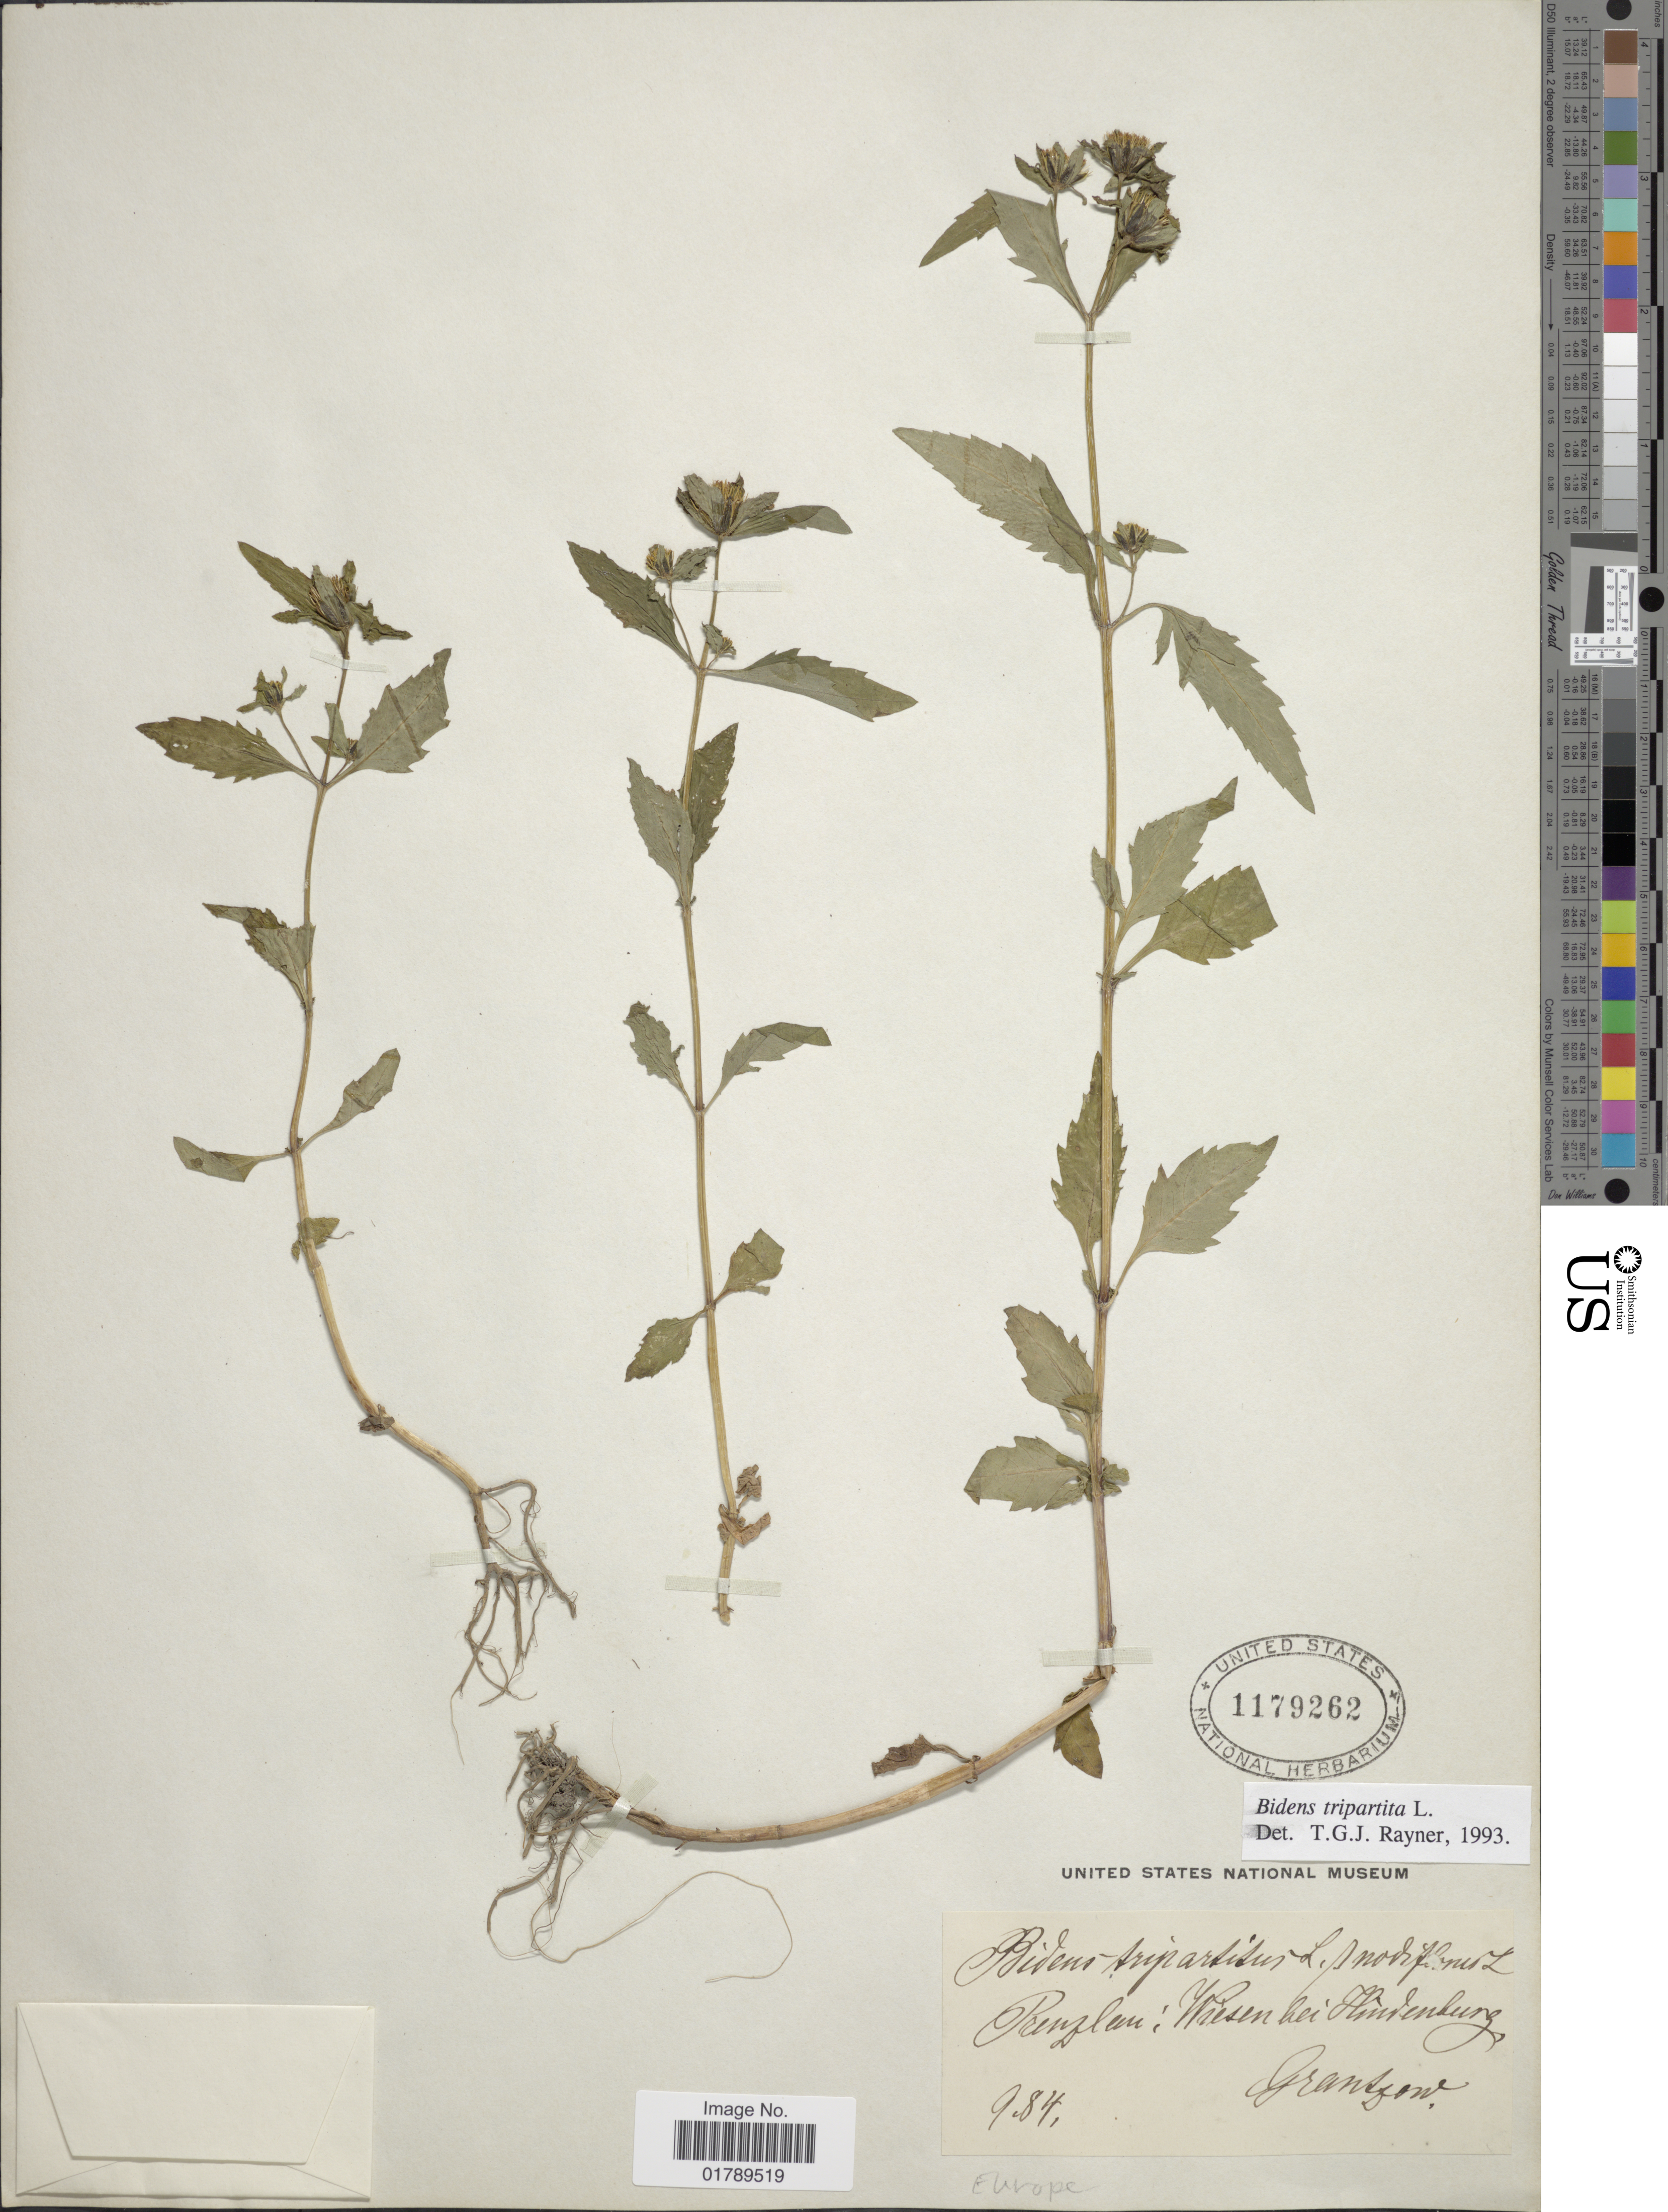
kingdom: Plantae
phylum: Tracheophyta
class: Magnoliopsida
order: Asterales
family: Asteraceae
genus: Bidens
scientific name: Bidens tripartita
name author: L.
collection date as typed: Transcribed d/m/y: /9/84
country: Germany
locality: Prenzlm; Wiesen bei Hindenburg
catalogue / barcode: US 1179262